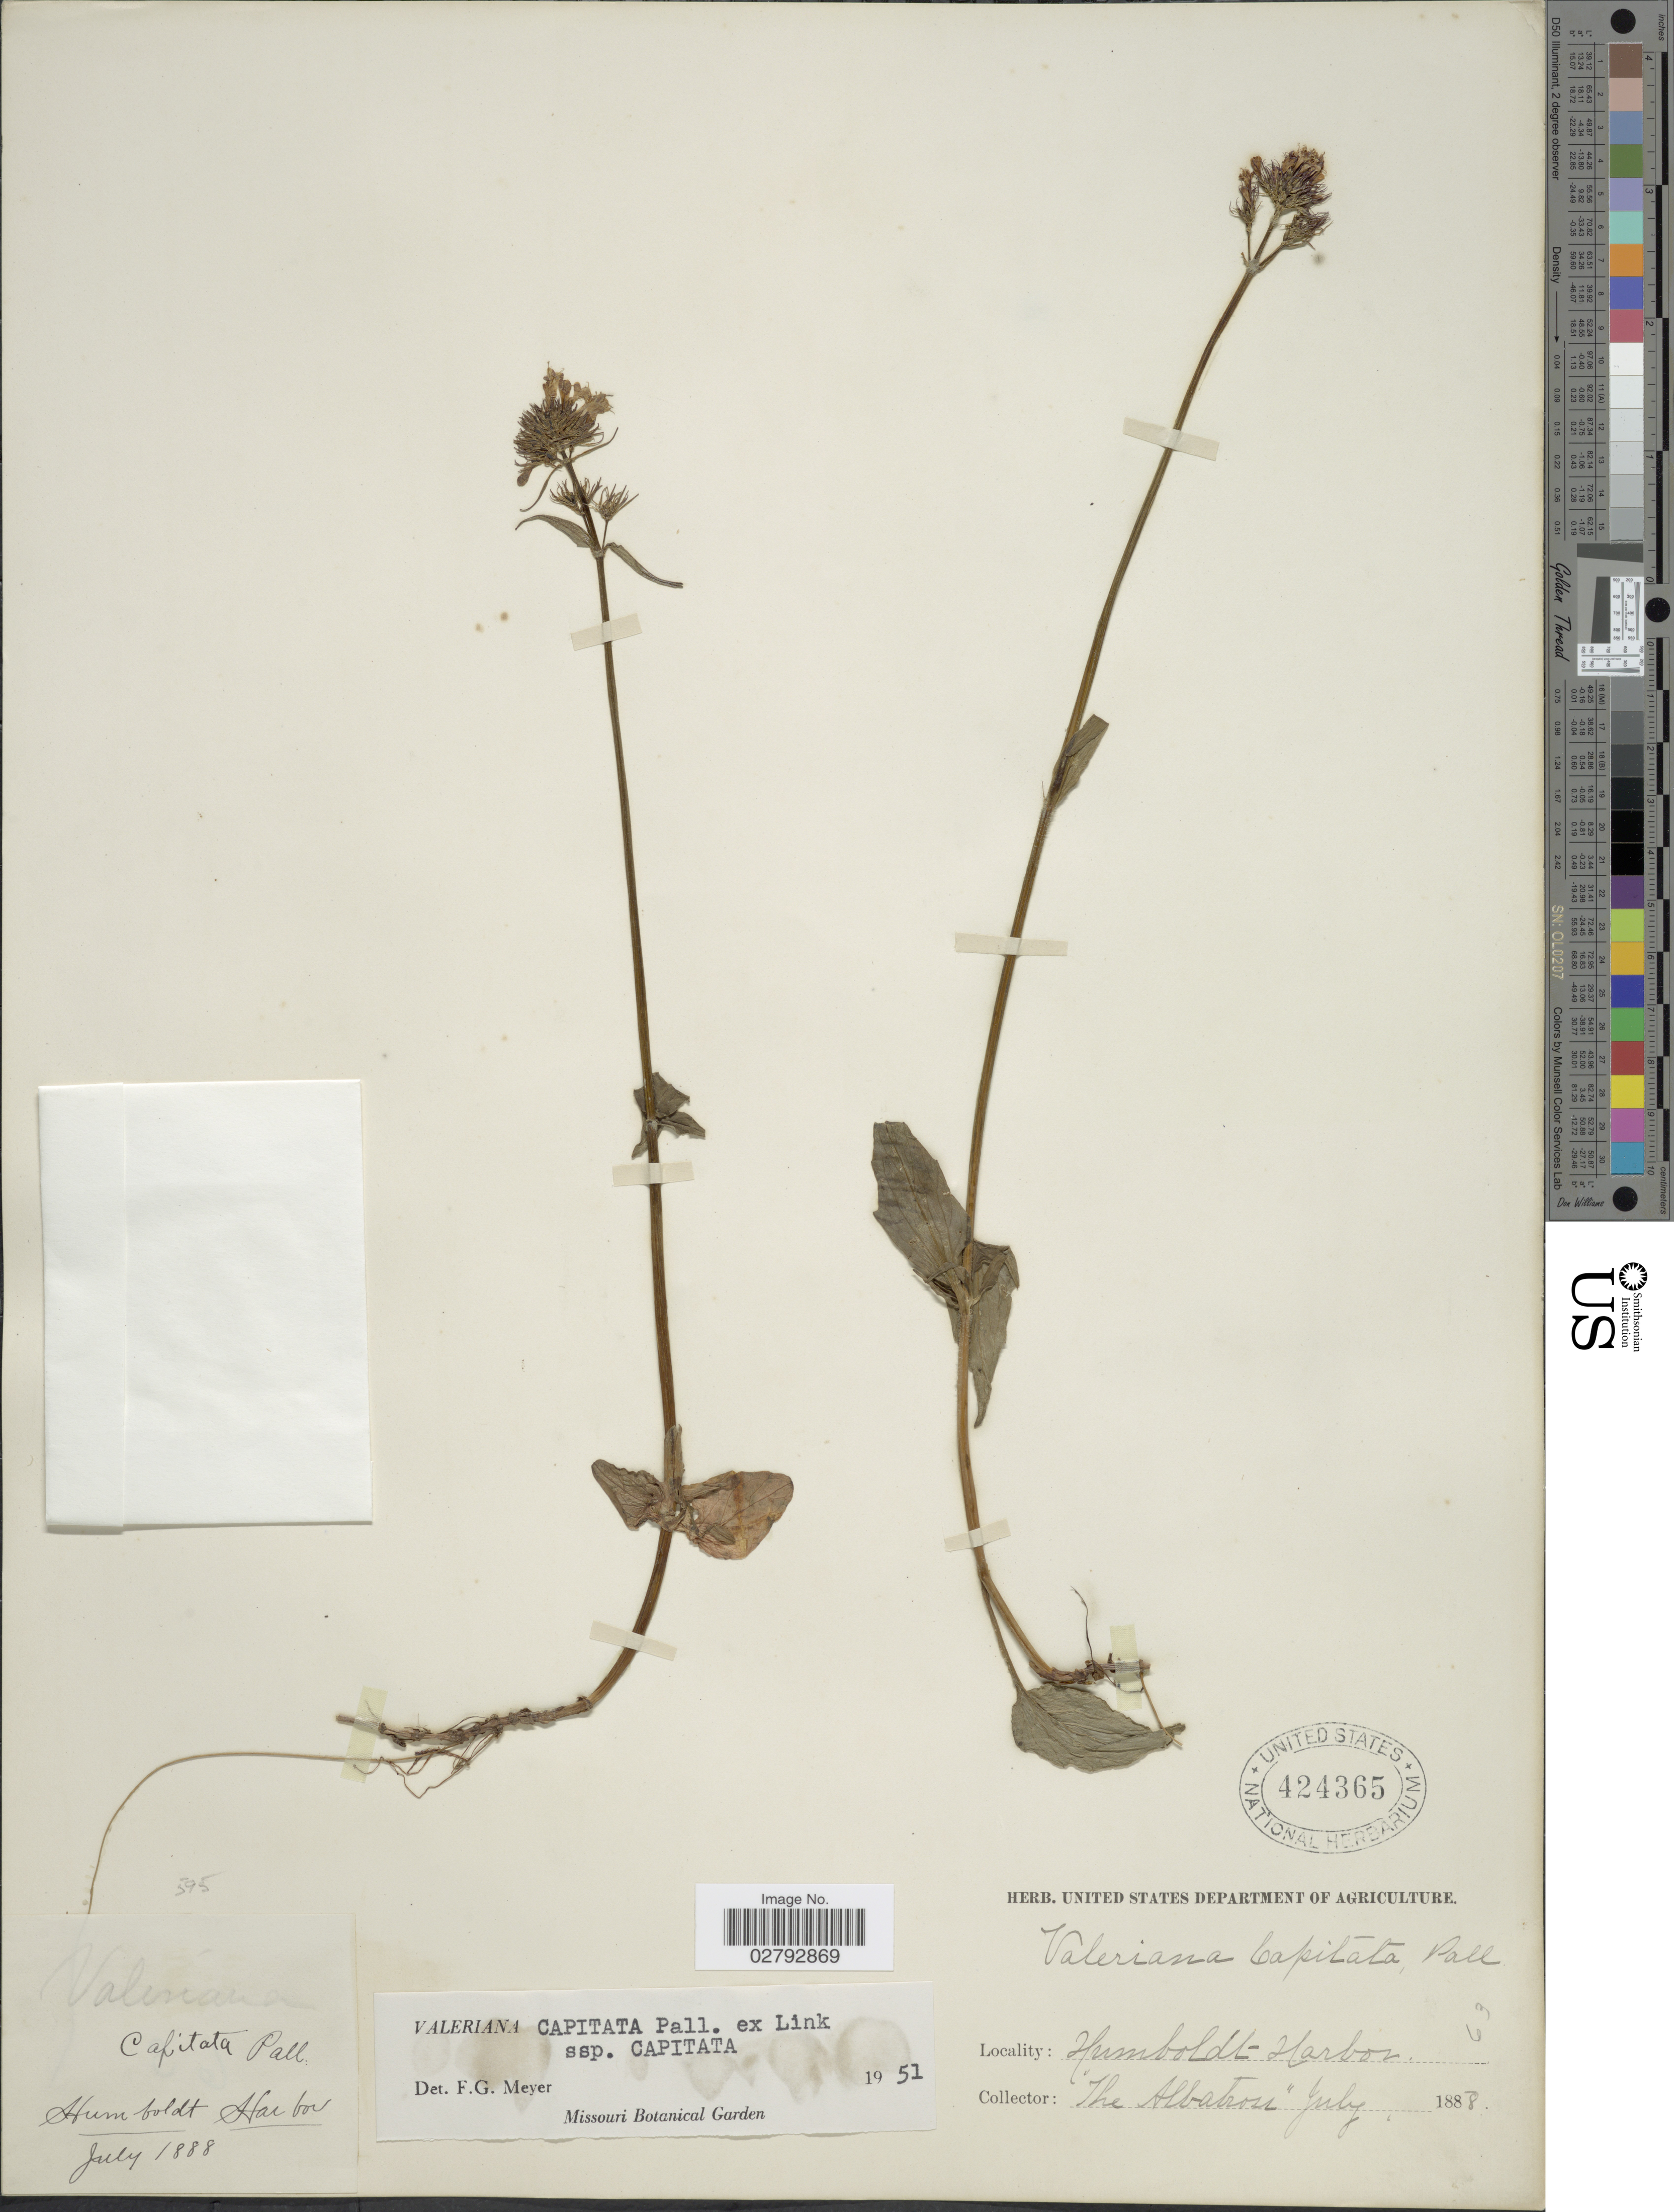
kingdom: Plantae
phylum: Tracheophyta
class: Magnoliopsida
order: Dipsacales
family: Caprifoliaceae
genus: Valeriana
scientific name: Valeriana capitata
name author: Link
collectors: "The Albatross"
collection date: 1888-07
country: United States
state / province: California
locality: Humboldt Harbor.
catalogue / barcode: US 424365